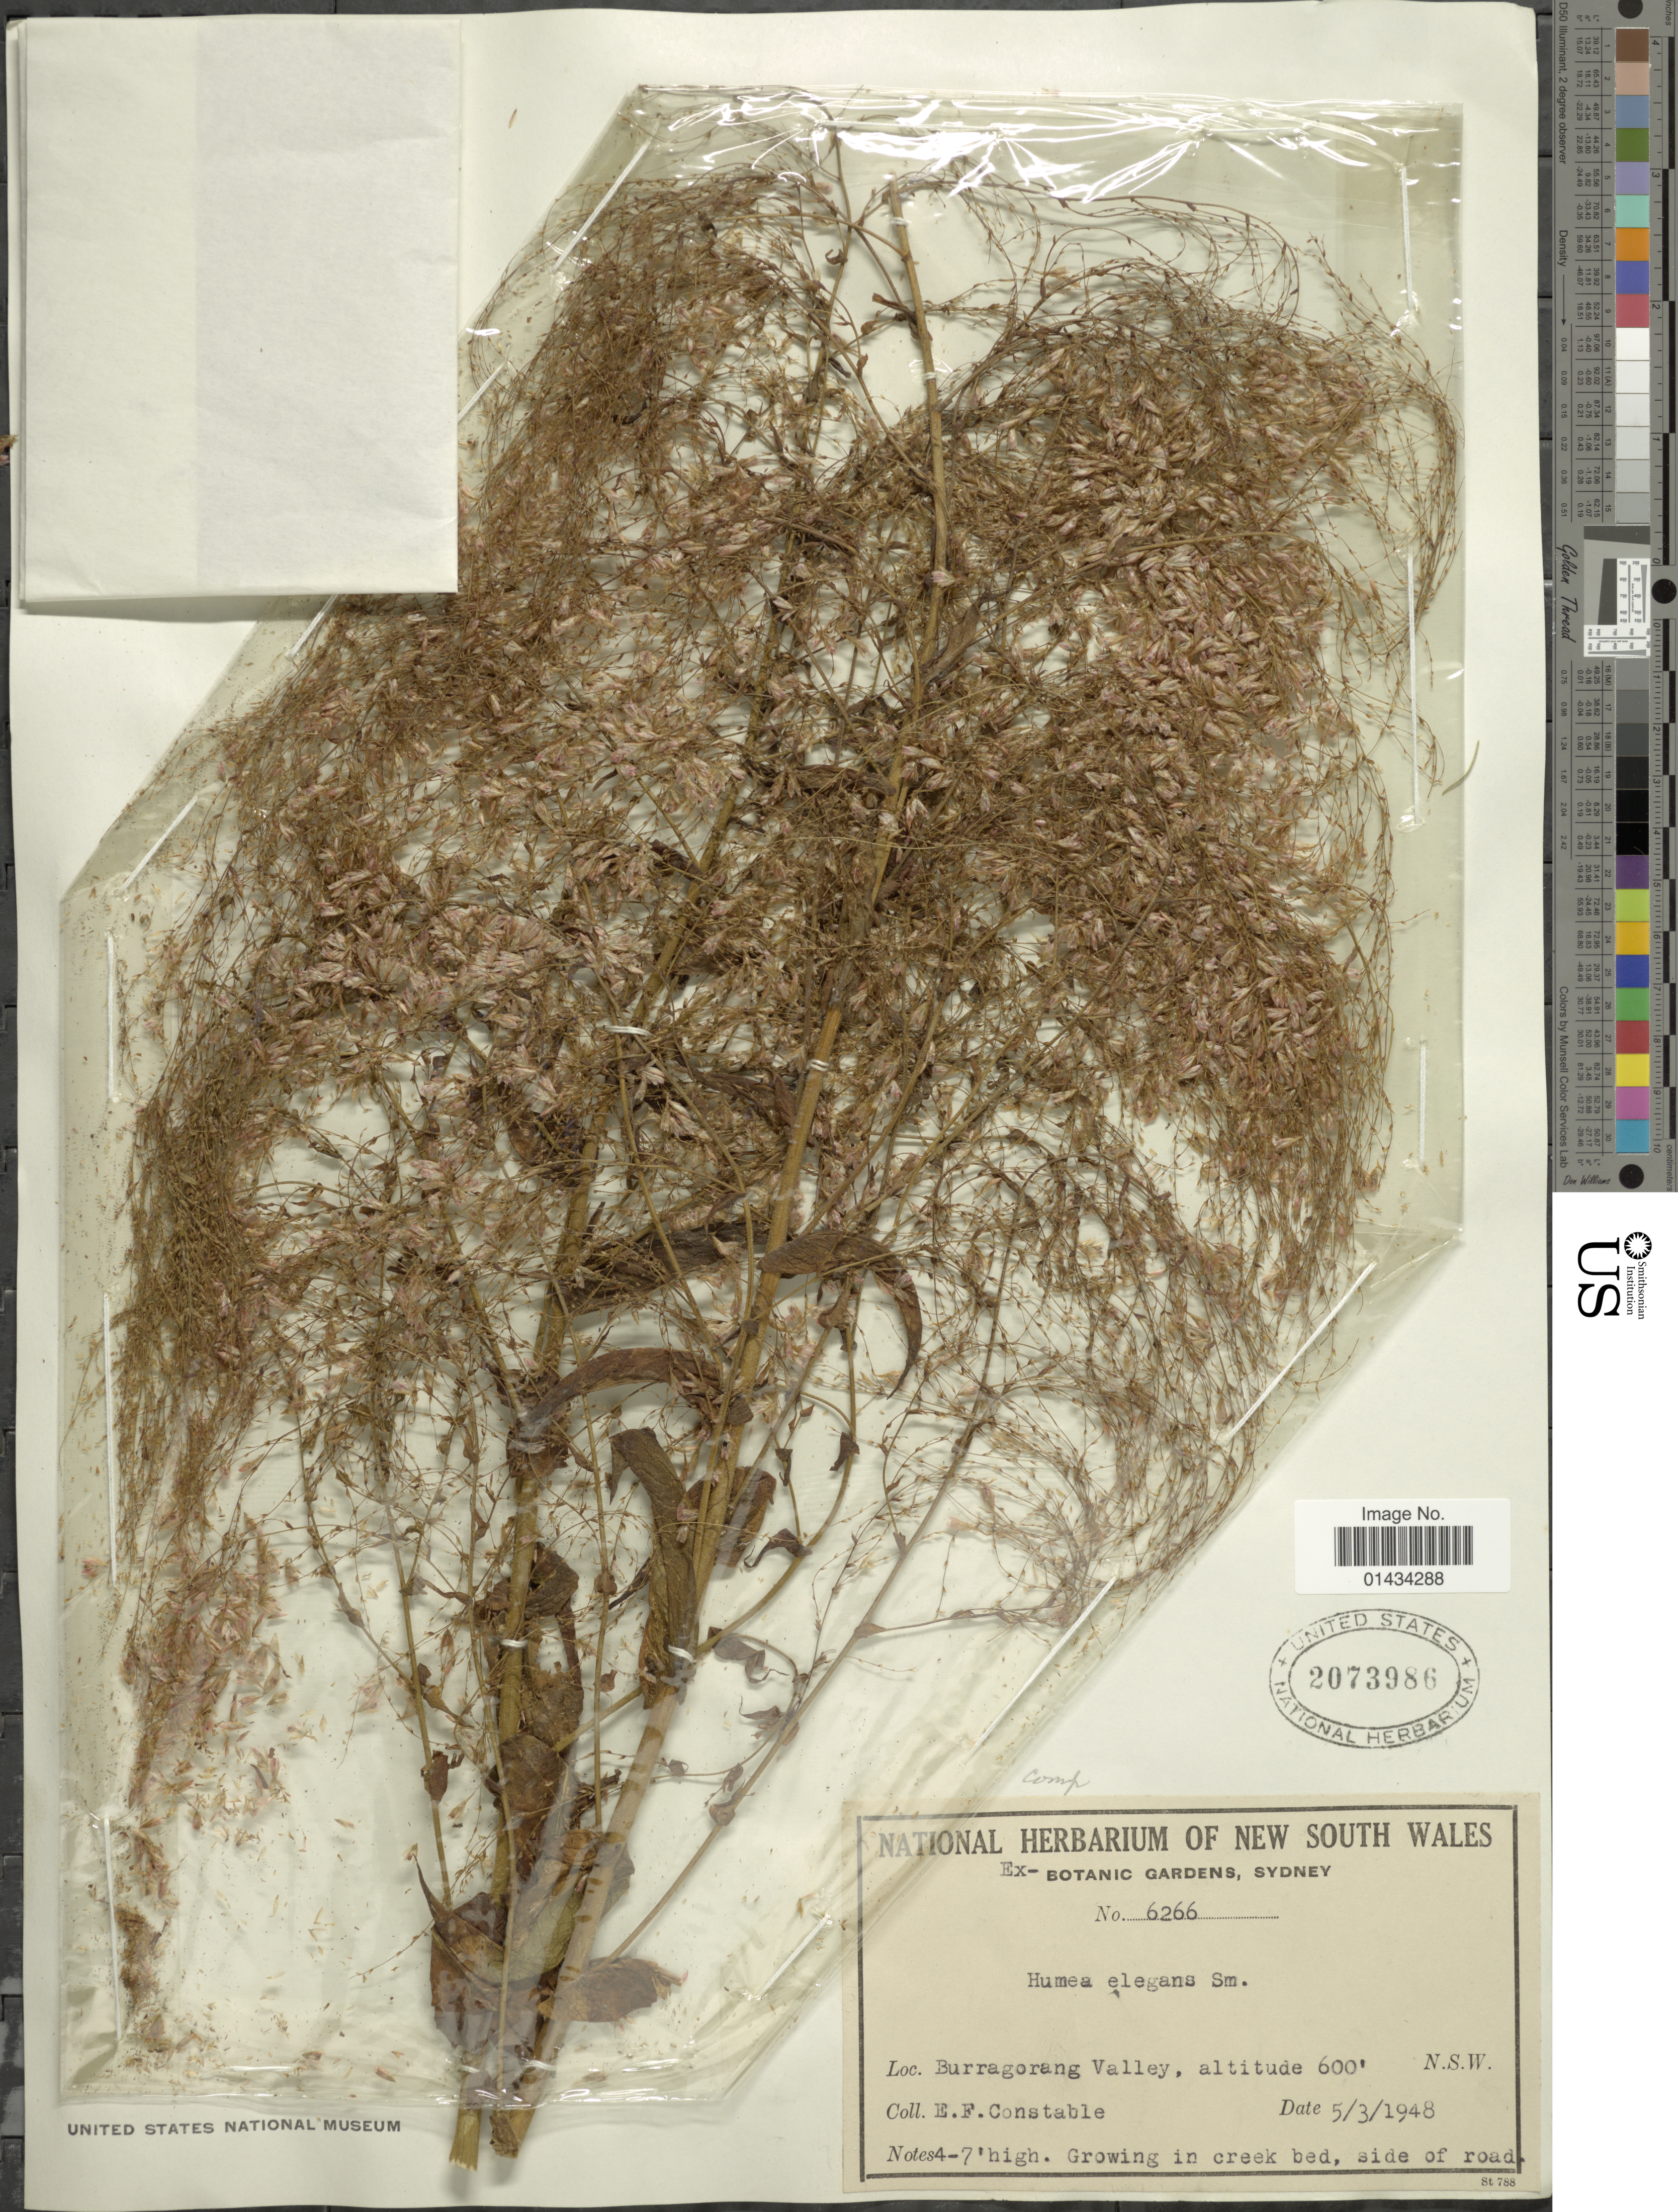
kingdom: Plantae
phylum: Tracheophyta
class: Magnoliopsida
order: Asterales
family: Asteraceae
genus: Humea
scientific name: Humea elegans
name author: Sm.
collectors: E. F. Constable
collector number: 6266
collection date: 1948-03-05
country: Australia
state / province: New South Wales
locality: Burragorang Valley, growing in creek ebed, side of road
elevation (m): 183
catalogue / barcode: US 2073986